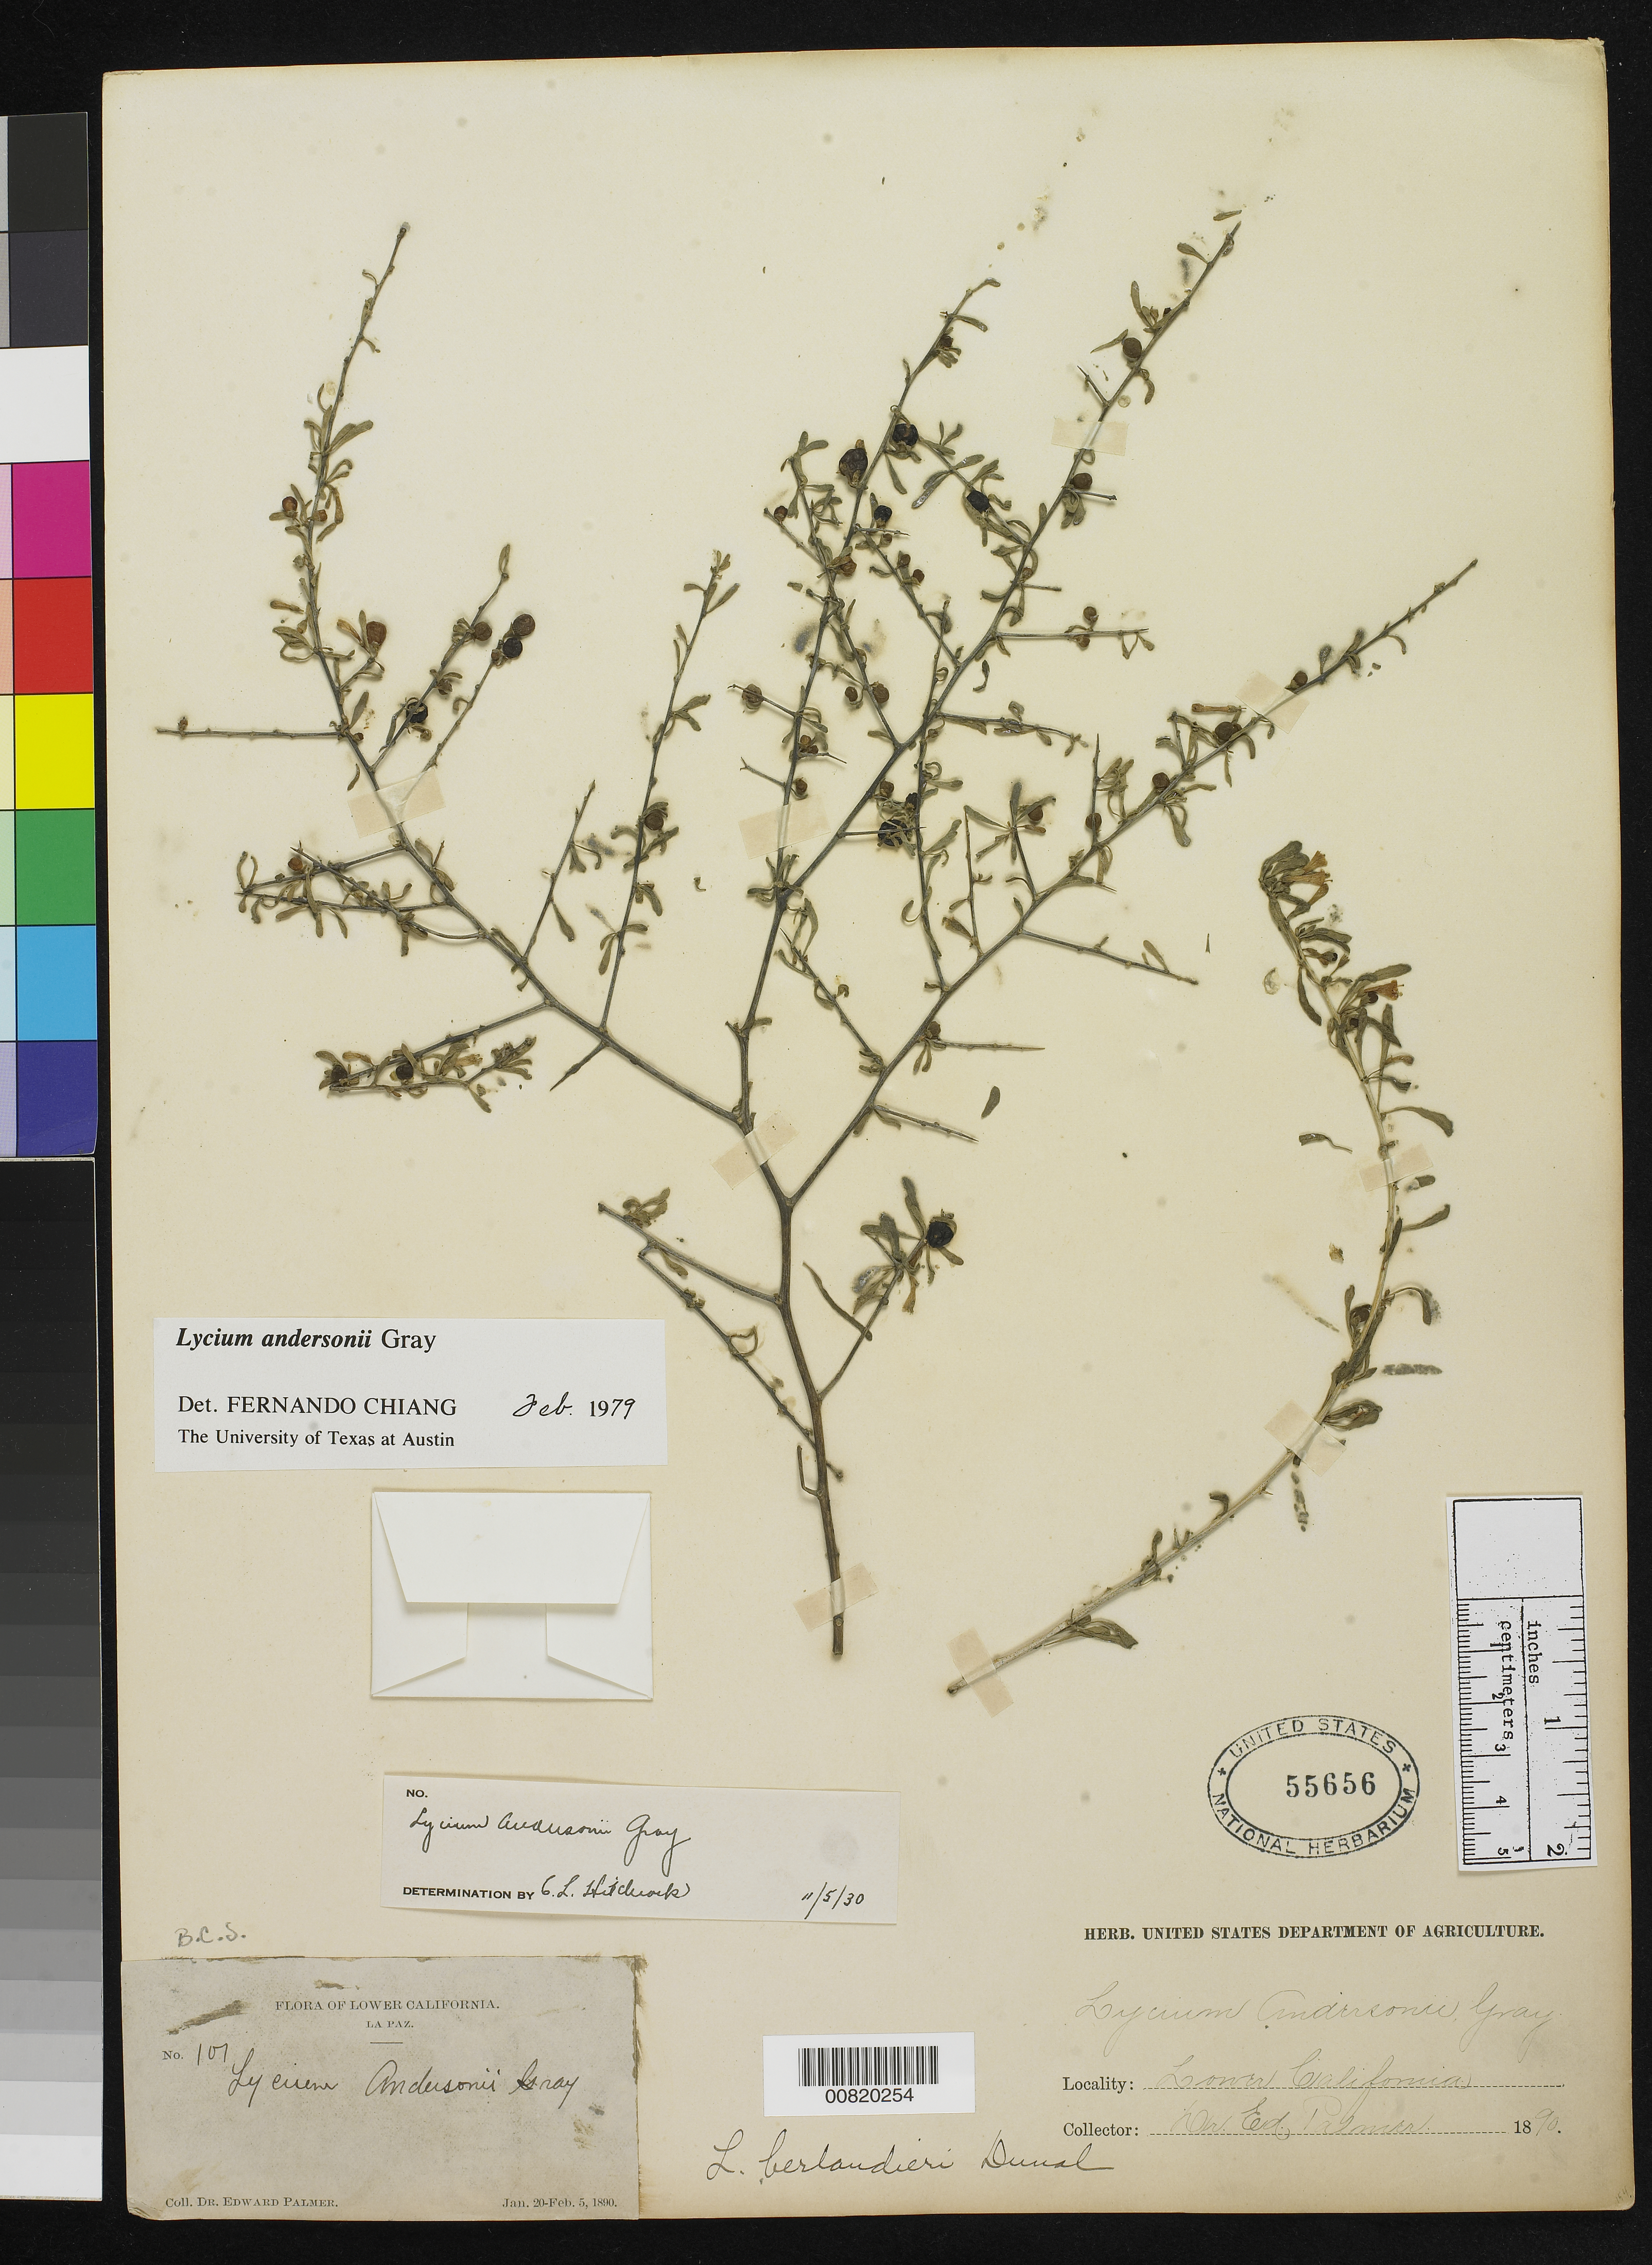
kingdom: Plantae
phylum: Tracheophyta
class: Magnoliopsida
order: Solanales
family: Solanaceae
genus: Lycium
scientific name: Lycium andersonii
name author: A. Gray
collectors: E. Palmer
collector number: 101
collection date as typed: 20 Jan 1890 to 05 Feb 1890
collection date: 1890-01-20/1890-02-05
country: Mexico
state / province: Baja California Sur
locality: La Paz, Baja California Sur.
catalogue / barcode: US 55656